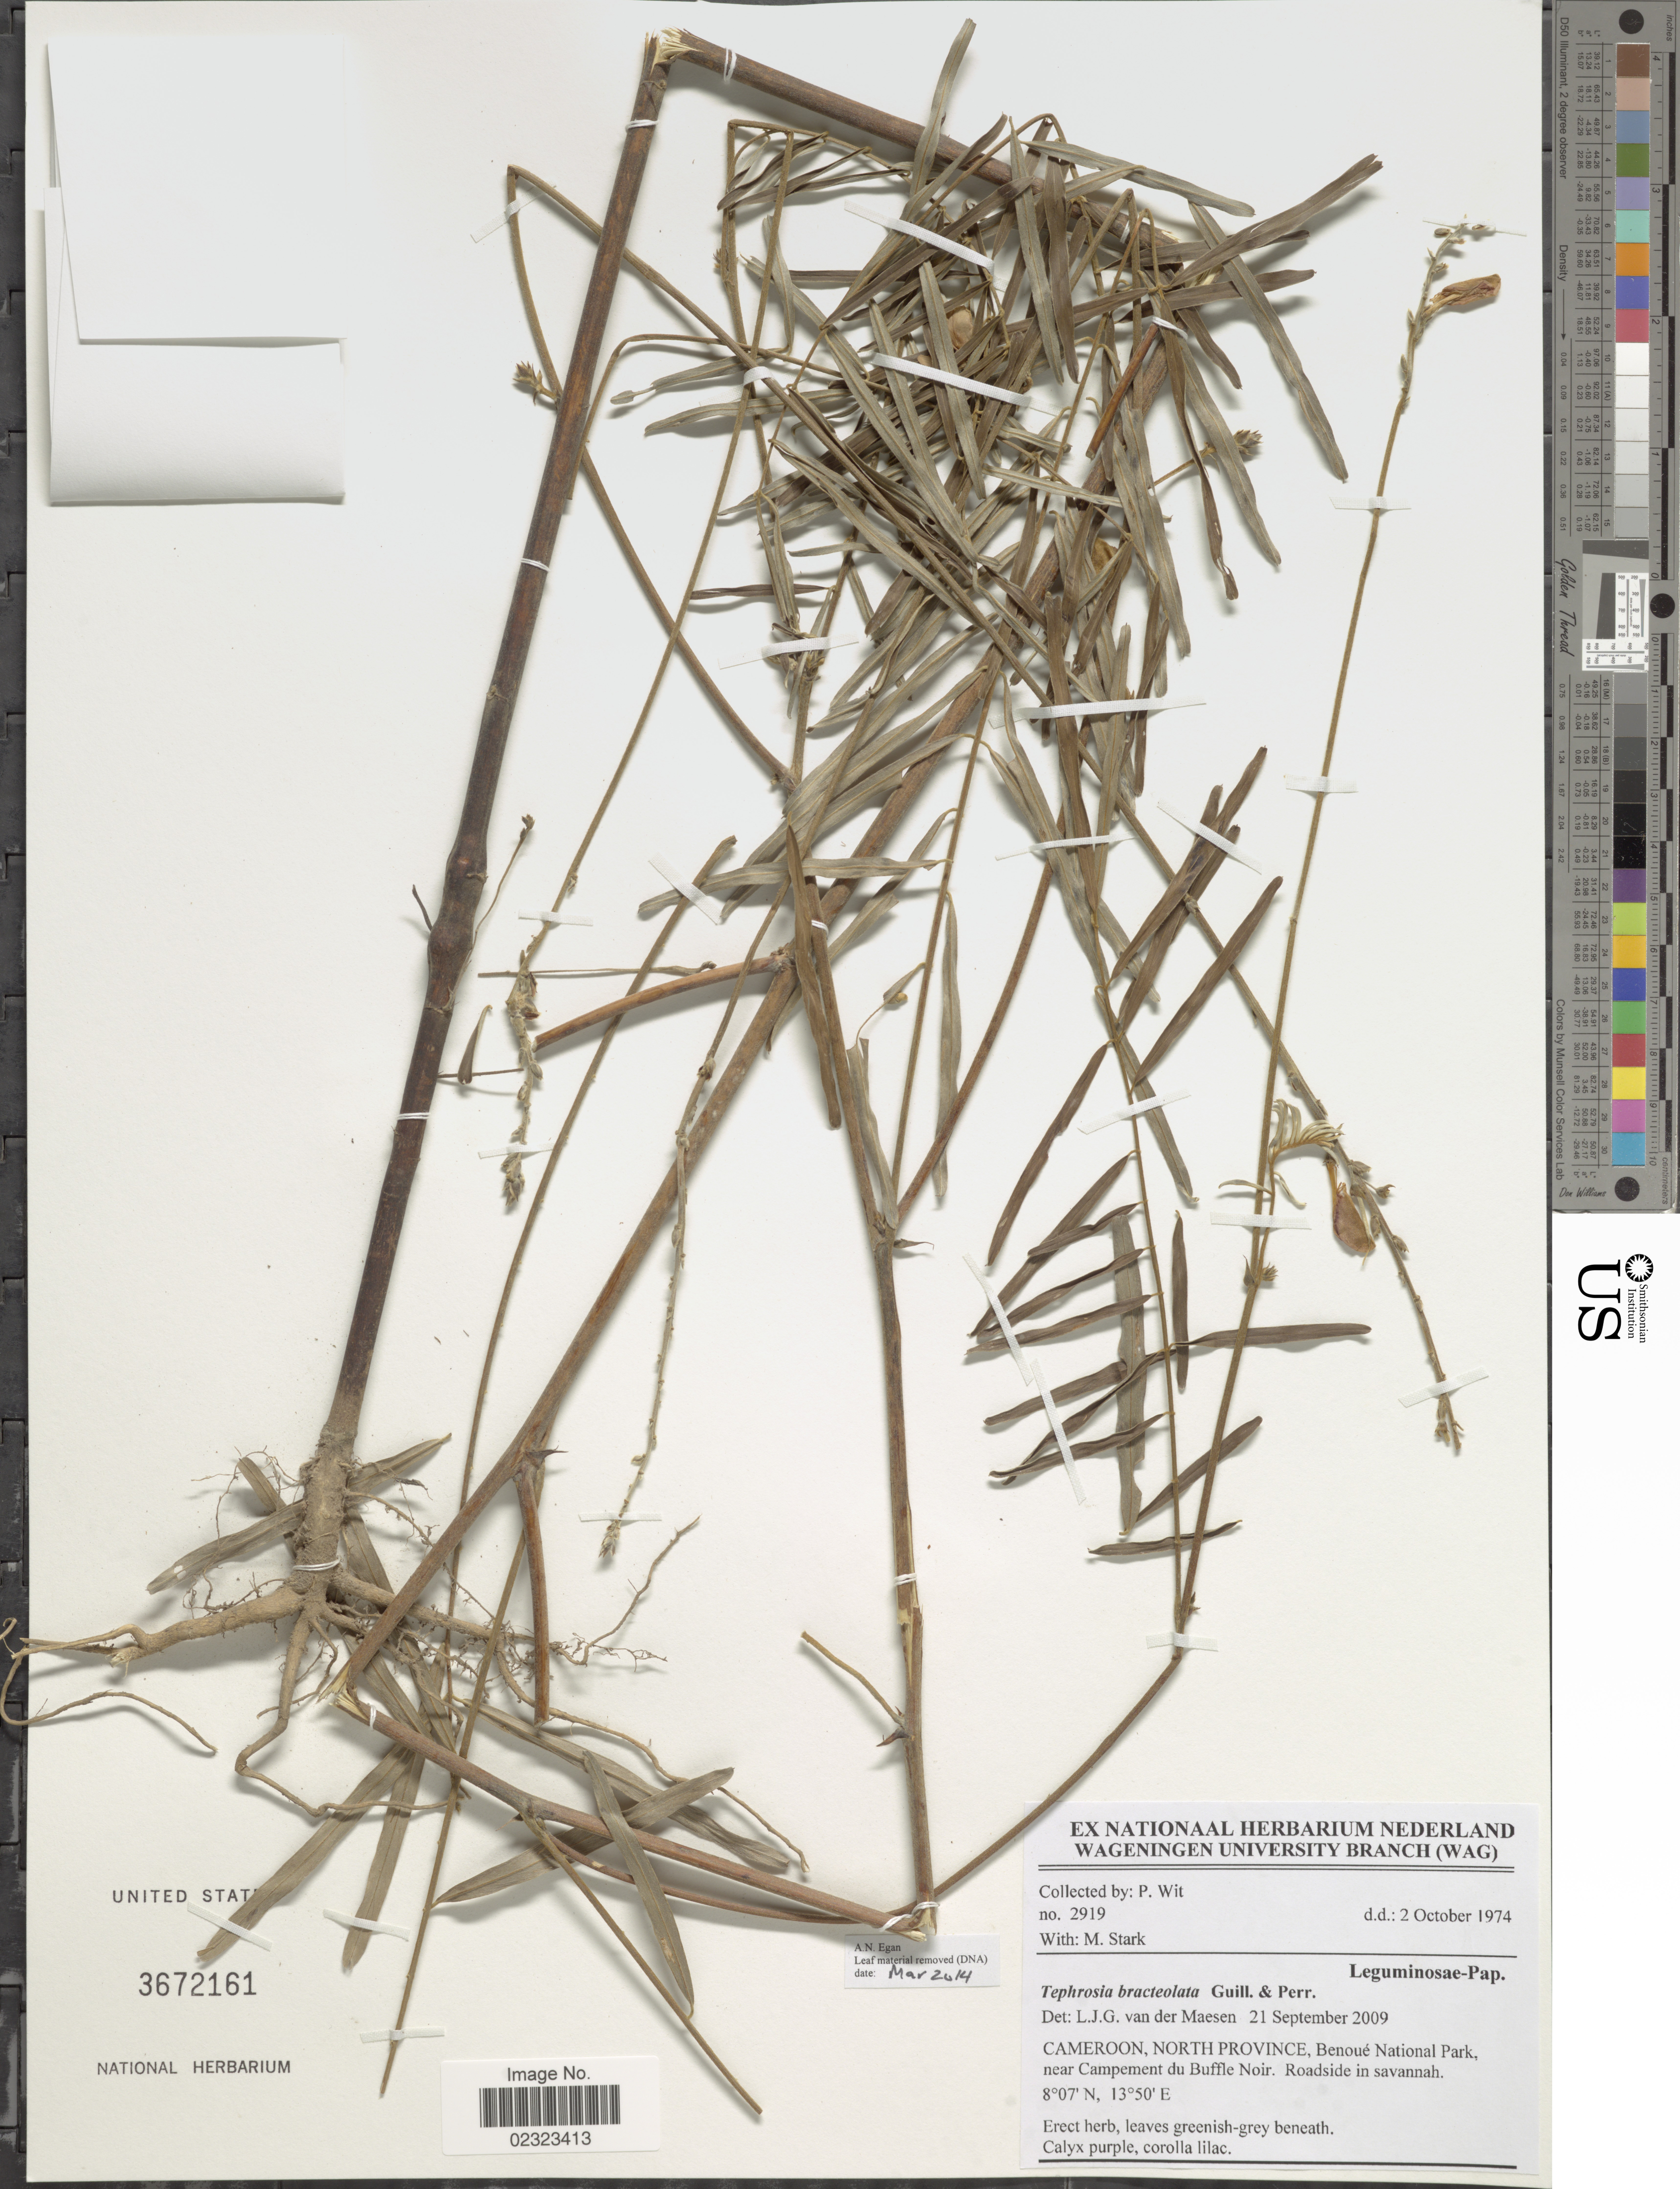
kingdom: Plantae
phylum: Tracheophyta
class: Magnoliopsida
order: Fabales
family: Fabaceae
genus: Tephrosia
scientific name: Tephrosia bracteolata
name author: Guill. & Perr.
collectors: P. Wit & M. Stark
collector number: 2919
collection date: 1974-10-02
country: Cameroon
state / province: Nord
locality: North Province, Benoue National Park, near Campement du Buffle Noir, roadside in savannah.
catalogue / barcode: US 3672161